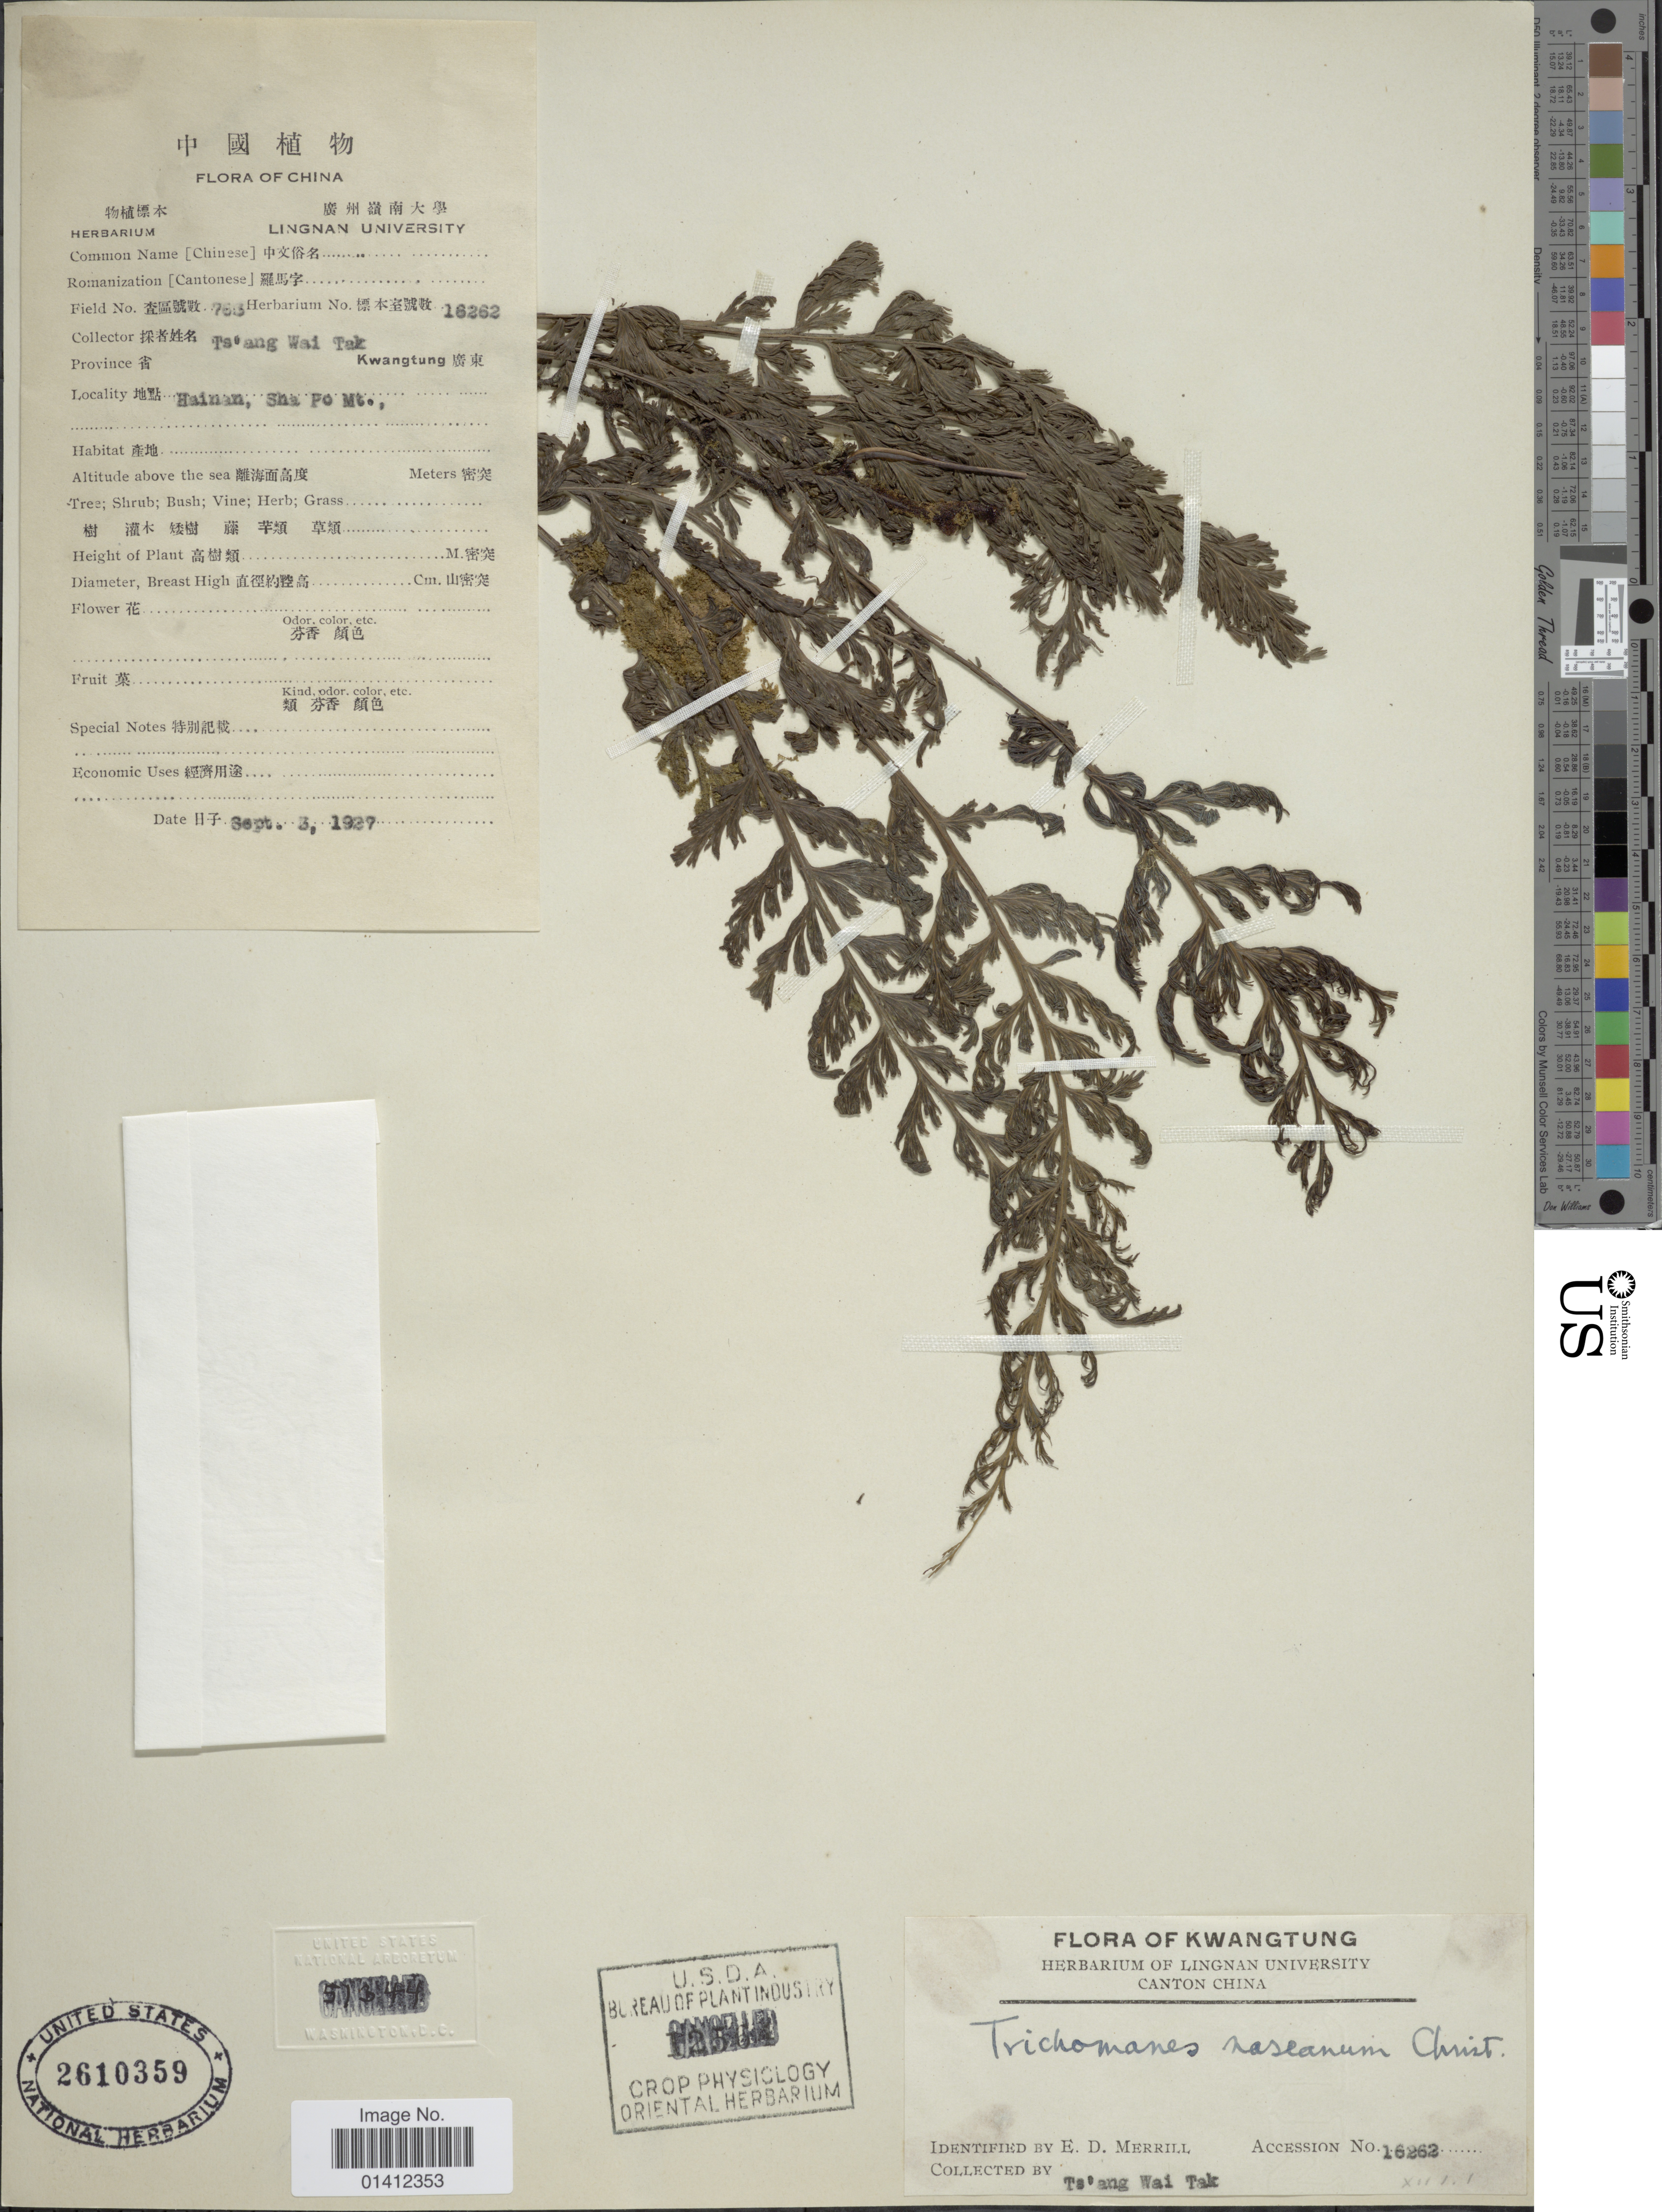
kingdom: Plantae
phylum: Tracheophyta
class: Polypodiopsida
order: Hymenophyllales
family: Hymenophyllaceae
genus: Vandenboschia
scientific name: Vandenboschia radicans var. naseana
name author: (Christ) H. Itô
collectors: T. Tak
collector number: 16262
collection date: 1927-09-03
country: China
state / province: Guangdong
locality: Kwangtung, Hainan, Sha Po Mt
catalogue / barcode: US 2610359